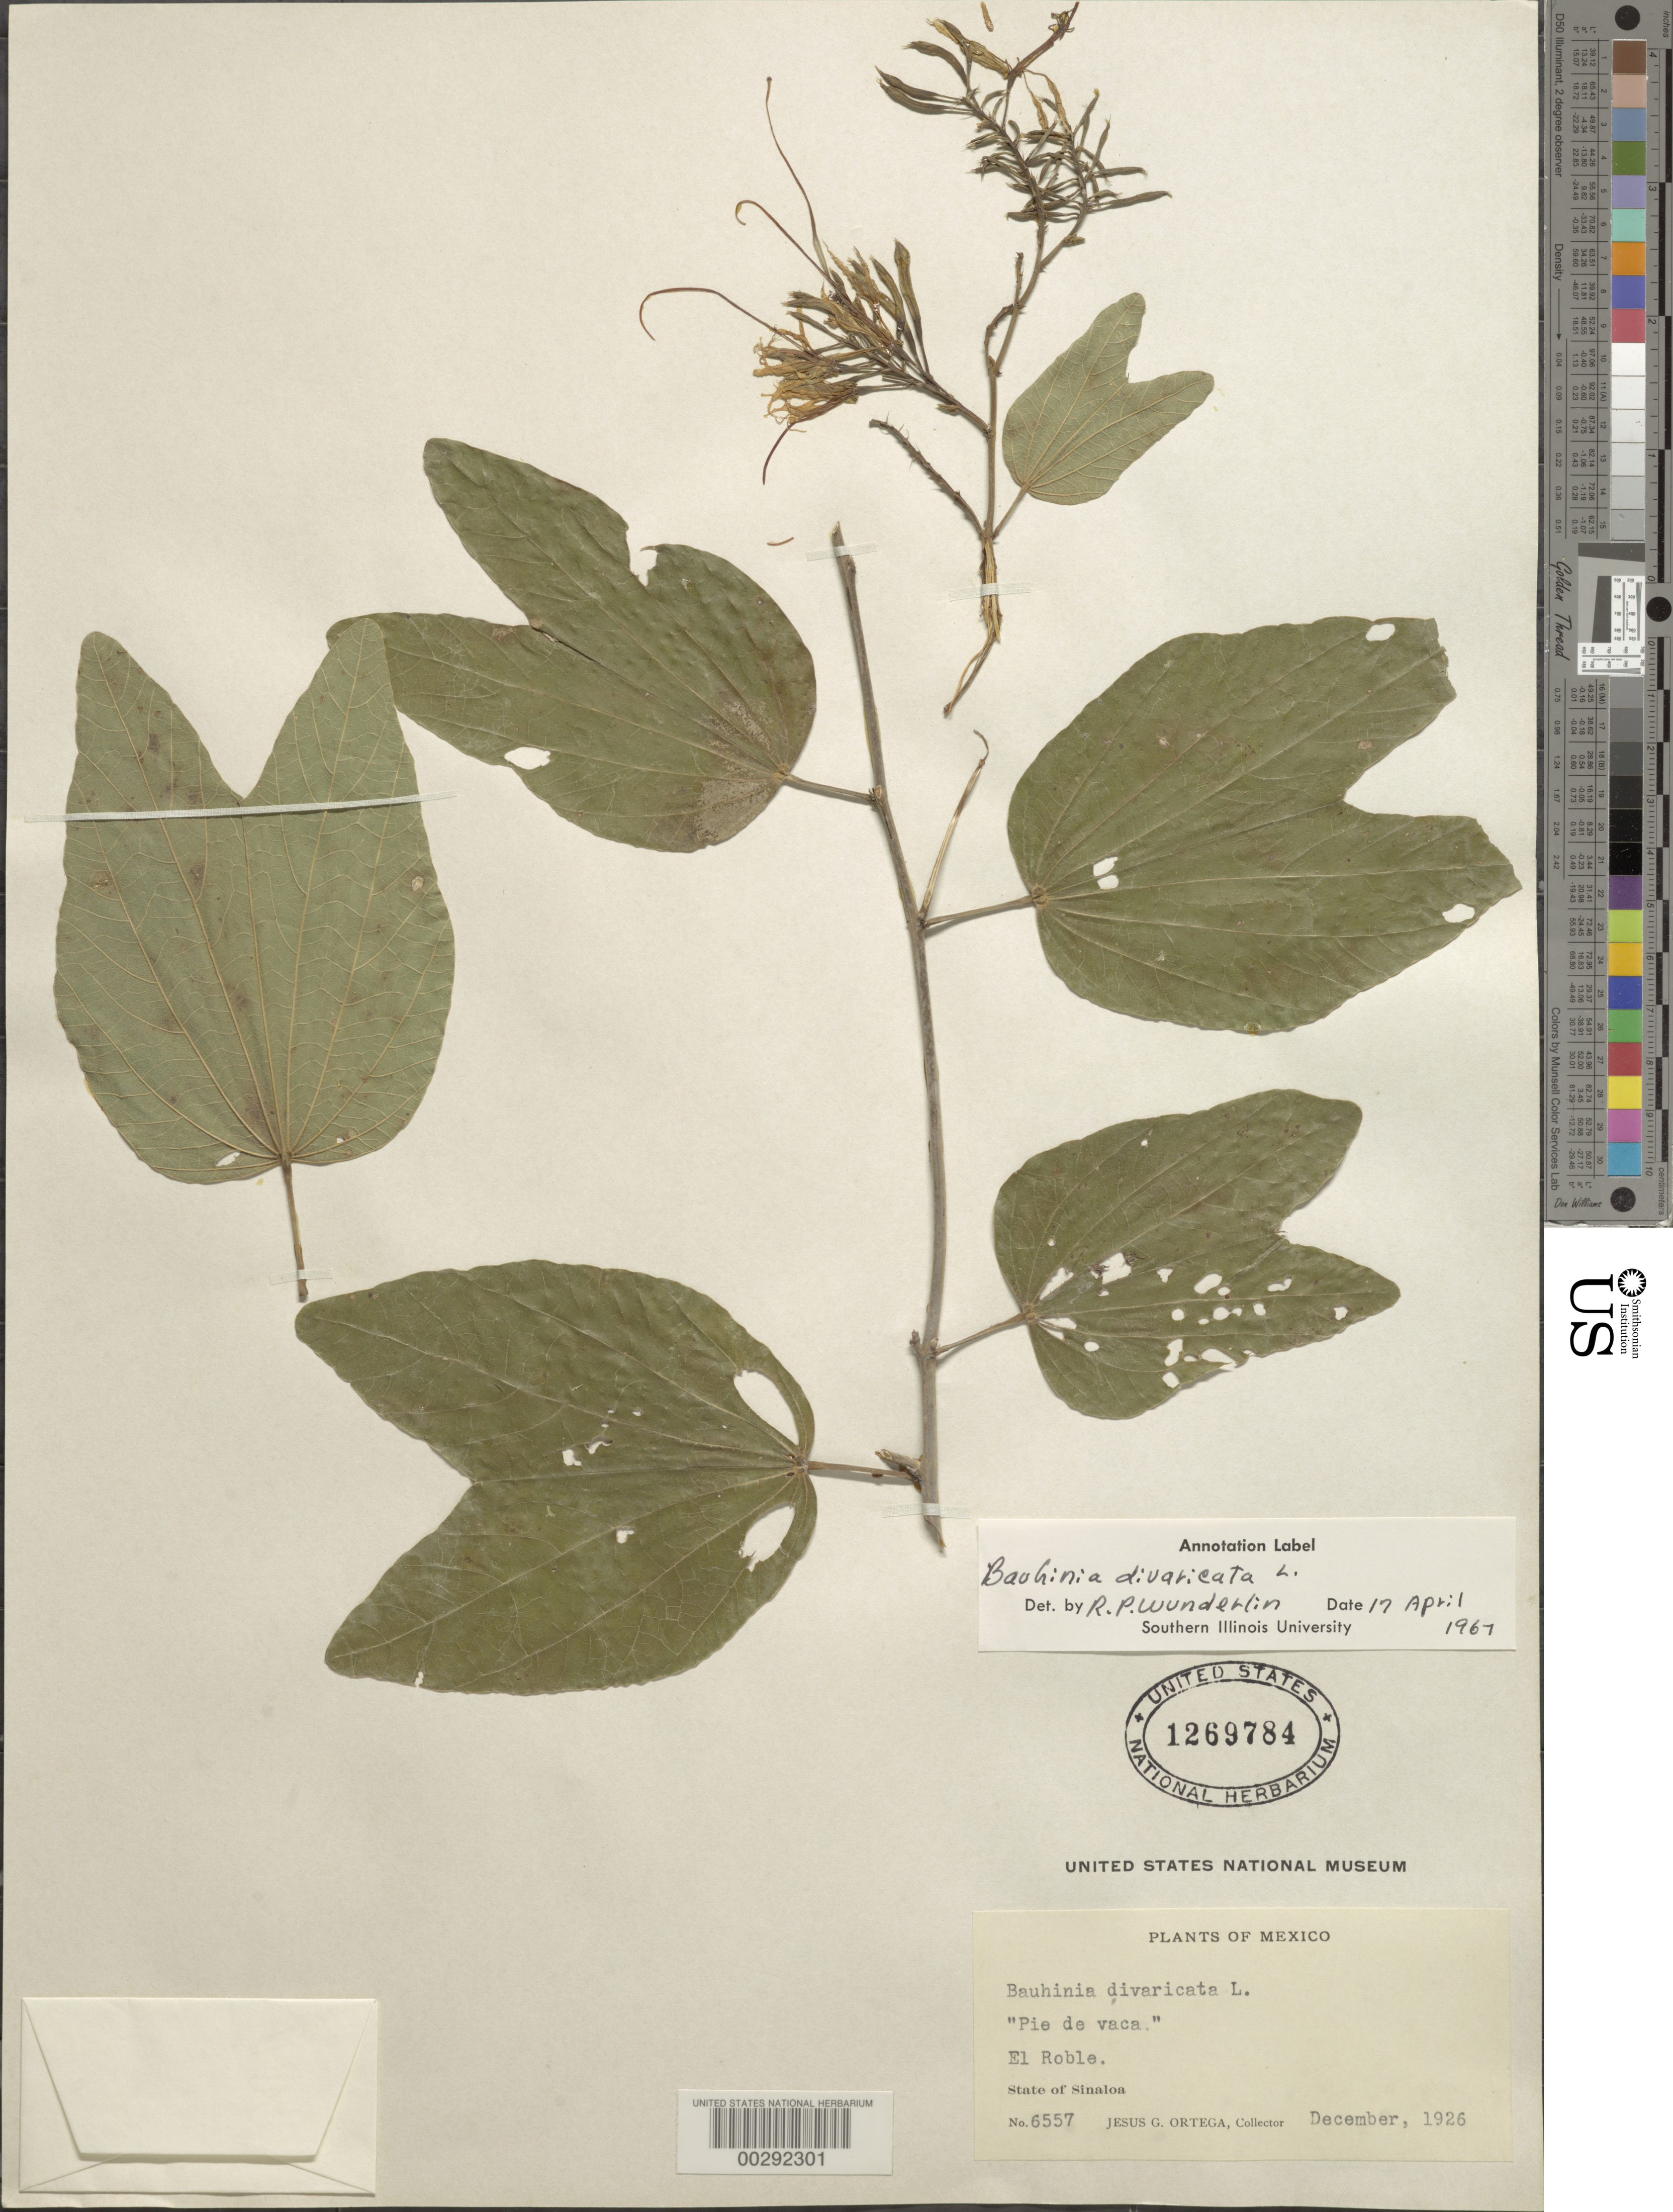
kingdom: Plantae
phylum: Tracheophyta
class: Magnoliopsida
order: Fabales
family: Fabaceae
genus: Bauhinia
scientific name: Bauhinia divaricata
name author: L.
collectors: J. Ortega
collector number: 6557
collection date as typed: Dec 1926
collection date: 1926-12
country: Mexico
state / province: Sinaloa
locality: El roble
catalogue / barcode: US 1269784